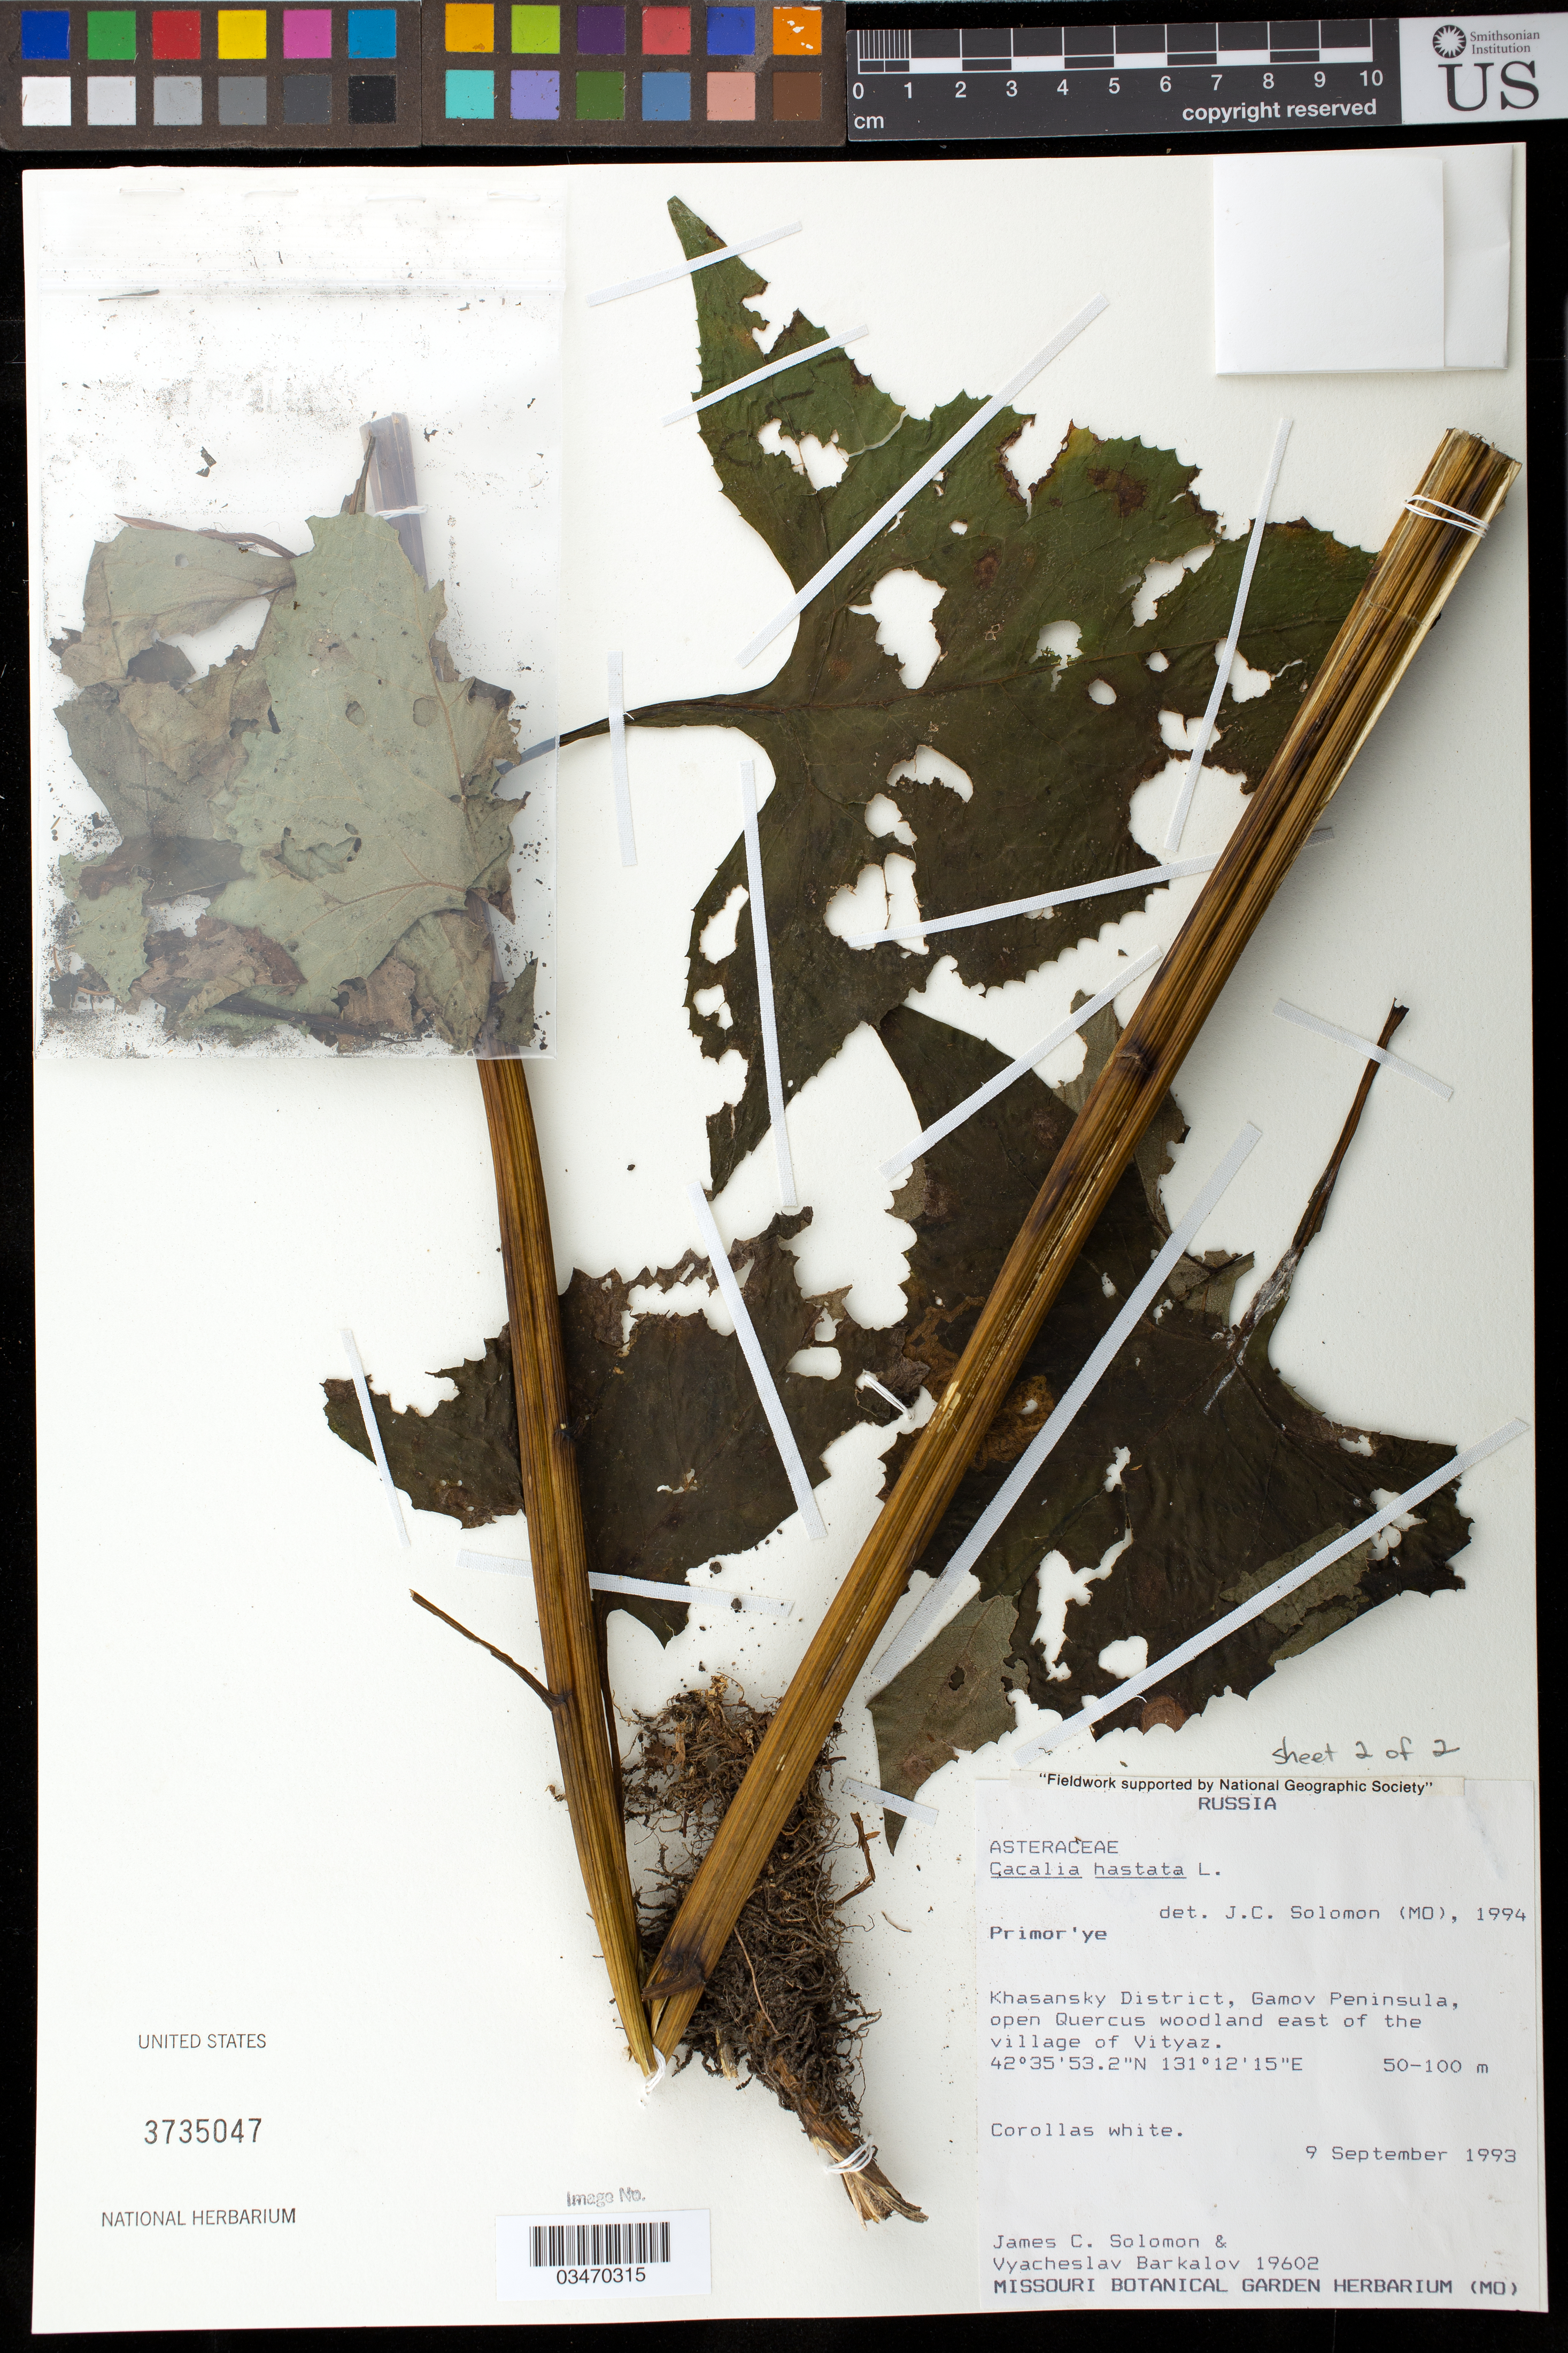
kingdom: Plantae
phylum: Tracheophyta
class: Magnoliopsida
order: Asterales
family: Asteraceae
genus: Cacalia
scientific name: Cacalia hastata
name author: L.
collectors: J. C. Solomon & V. Barkalov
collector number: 19602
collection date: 1993-09-09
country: Russian Federation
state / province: Primorsky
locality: Khasansky District, Gamov Peninsula, open Quercus woodland east of the village of Vityaz.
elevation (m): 50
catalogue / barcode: US 3735047